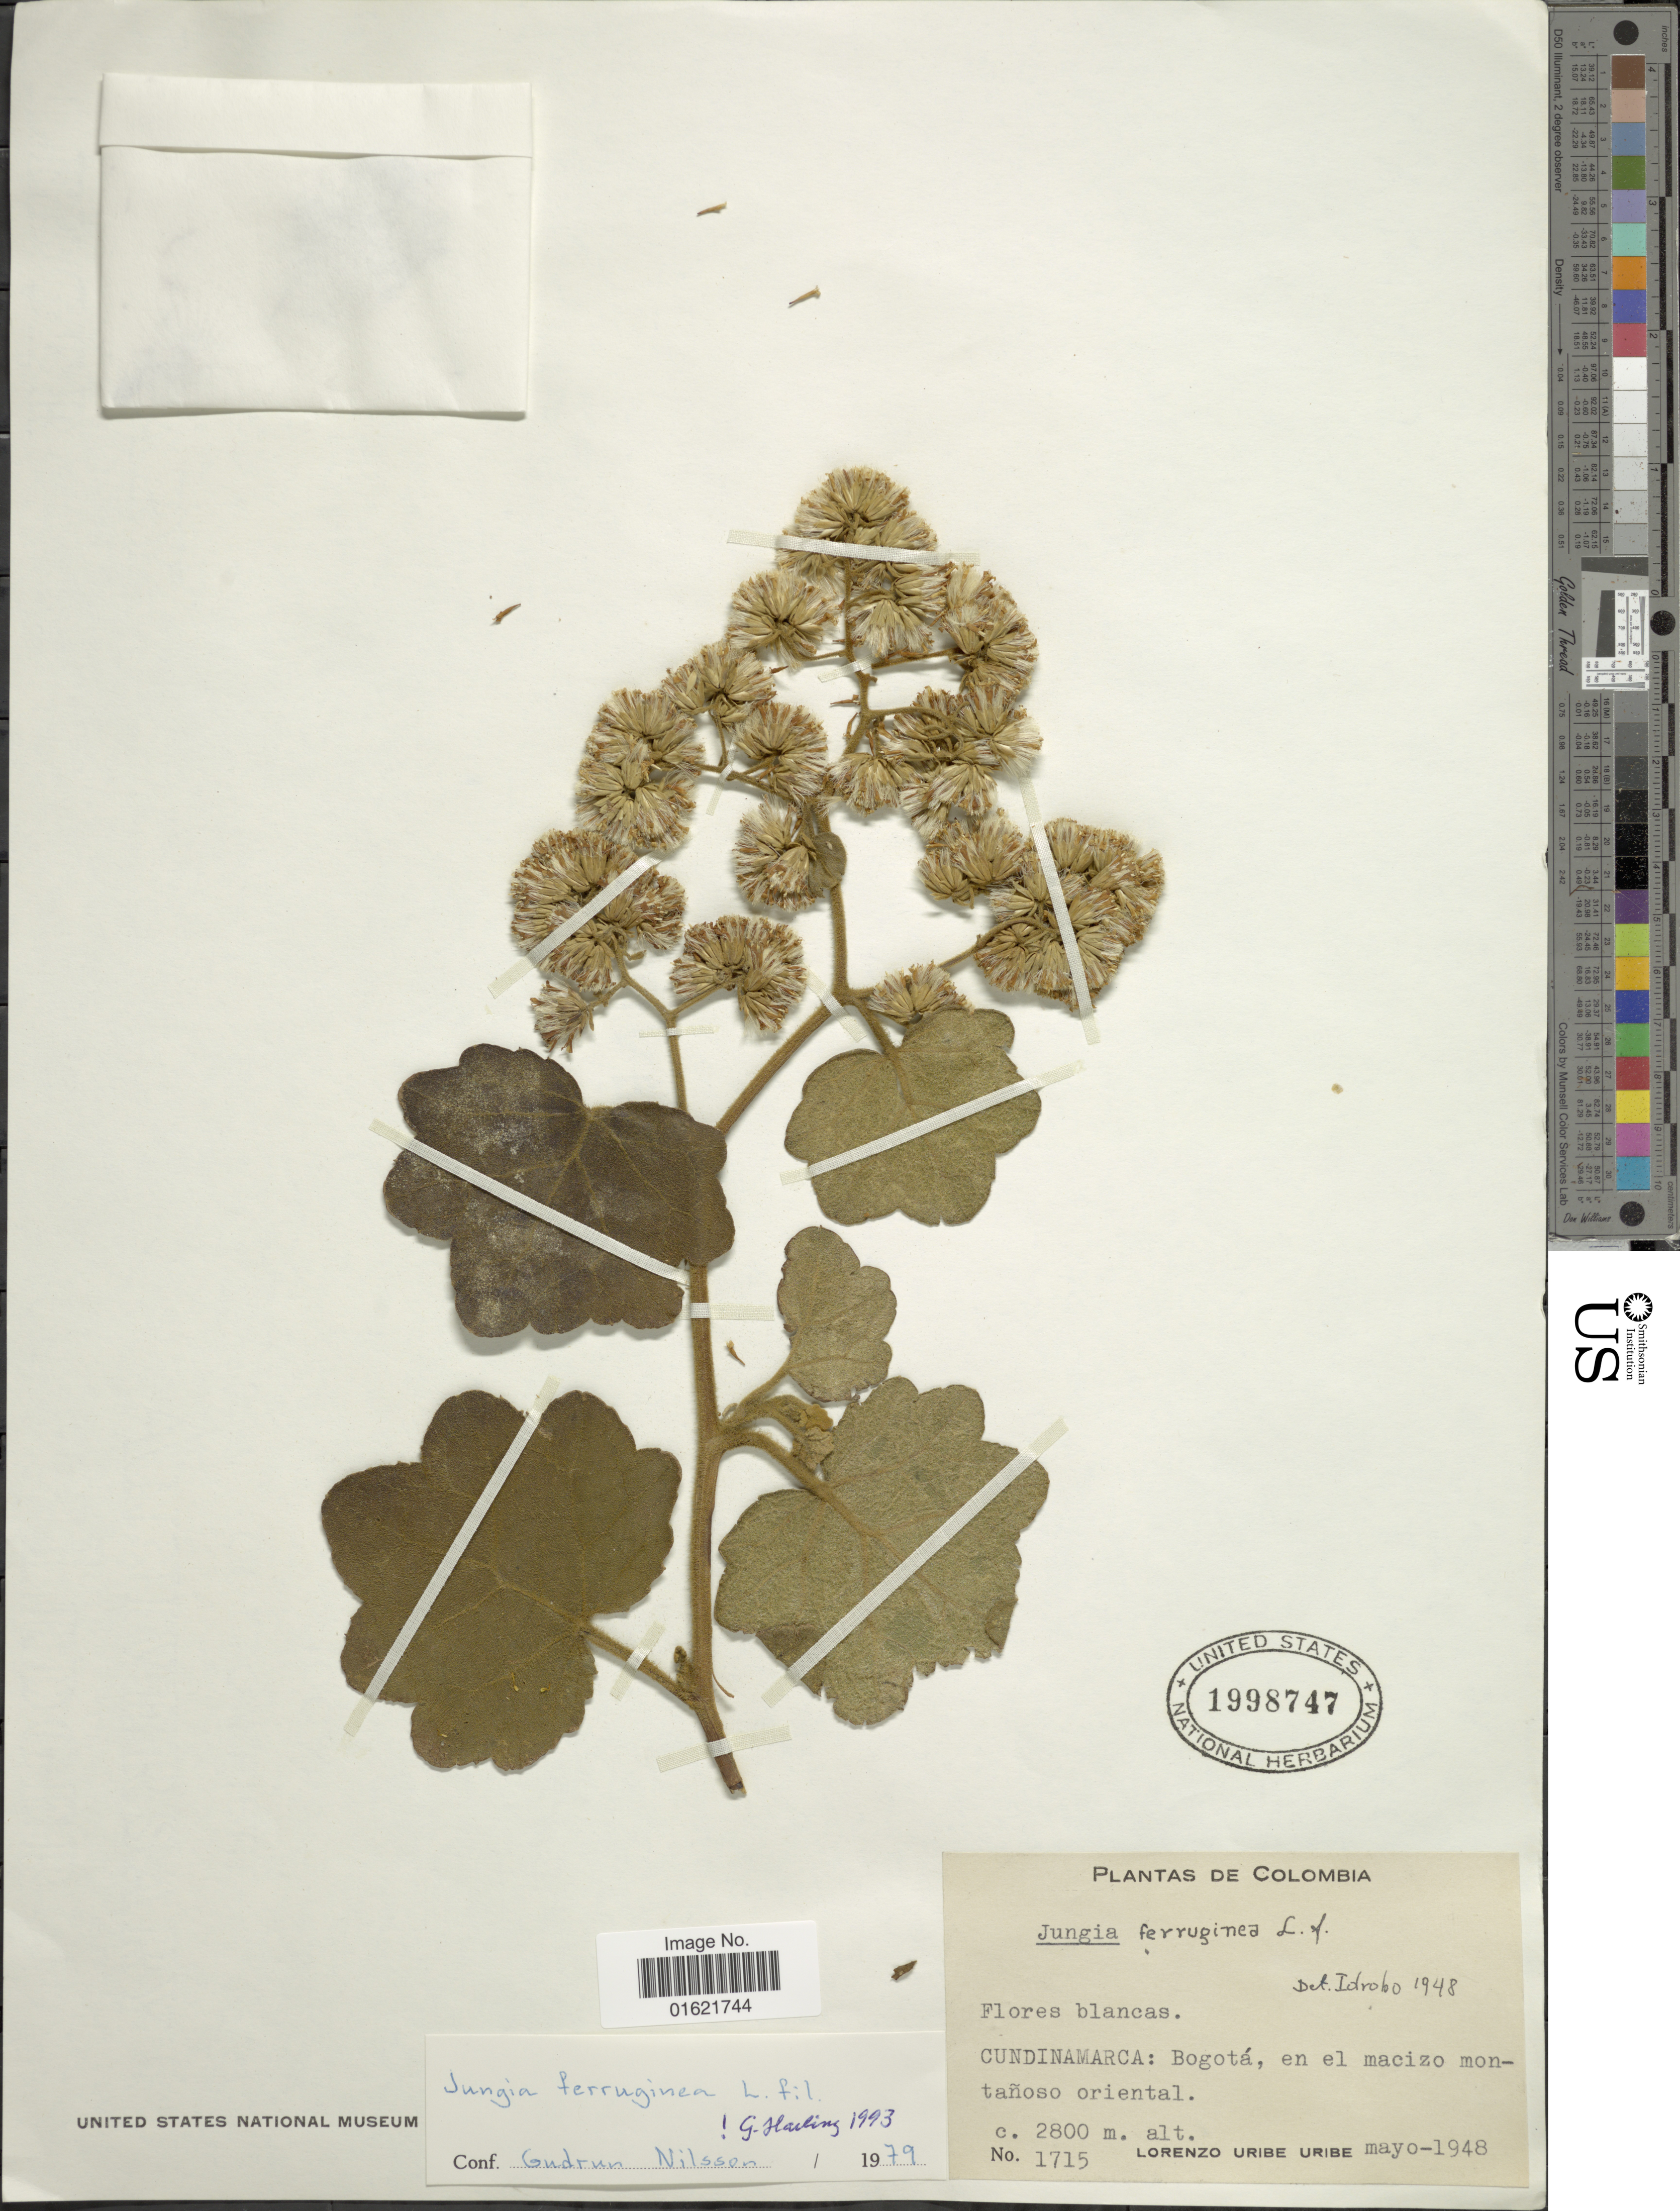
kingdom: Plantae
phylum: Tracheophyta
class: Magnoliopsida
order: Asterales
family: Asteraceae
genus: Jungia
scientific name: Jungia ferruginea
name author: L. f.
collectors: L. Uribe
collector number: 1715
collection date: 1948-05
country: Colombia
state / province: Cundinamarca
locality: Bogota, en el macizo montanoso oriental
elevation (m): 2800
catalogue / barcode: US 1998747